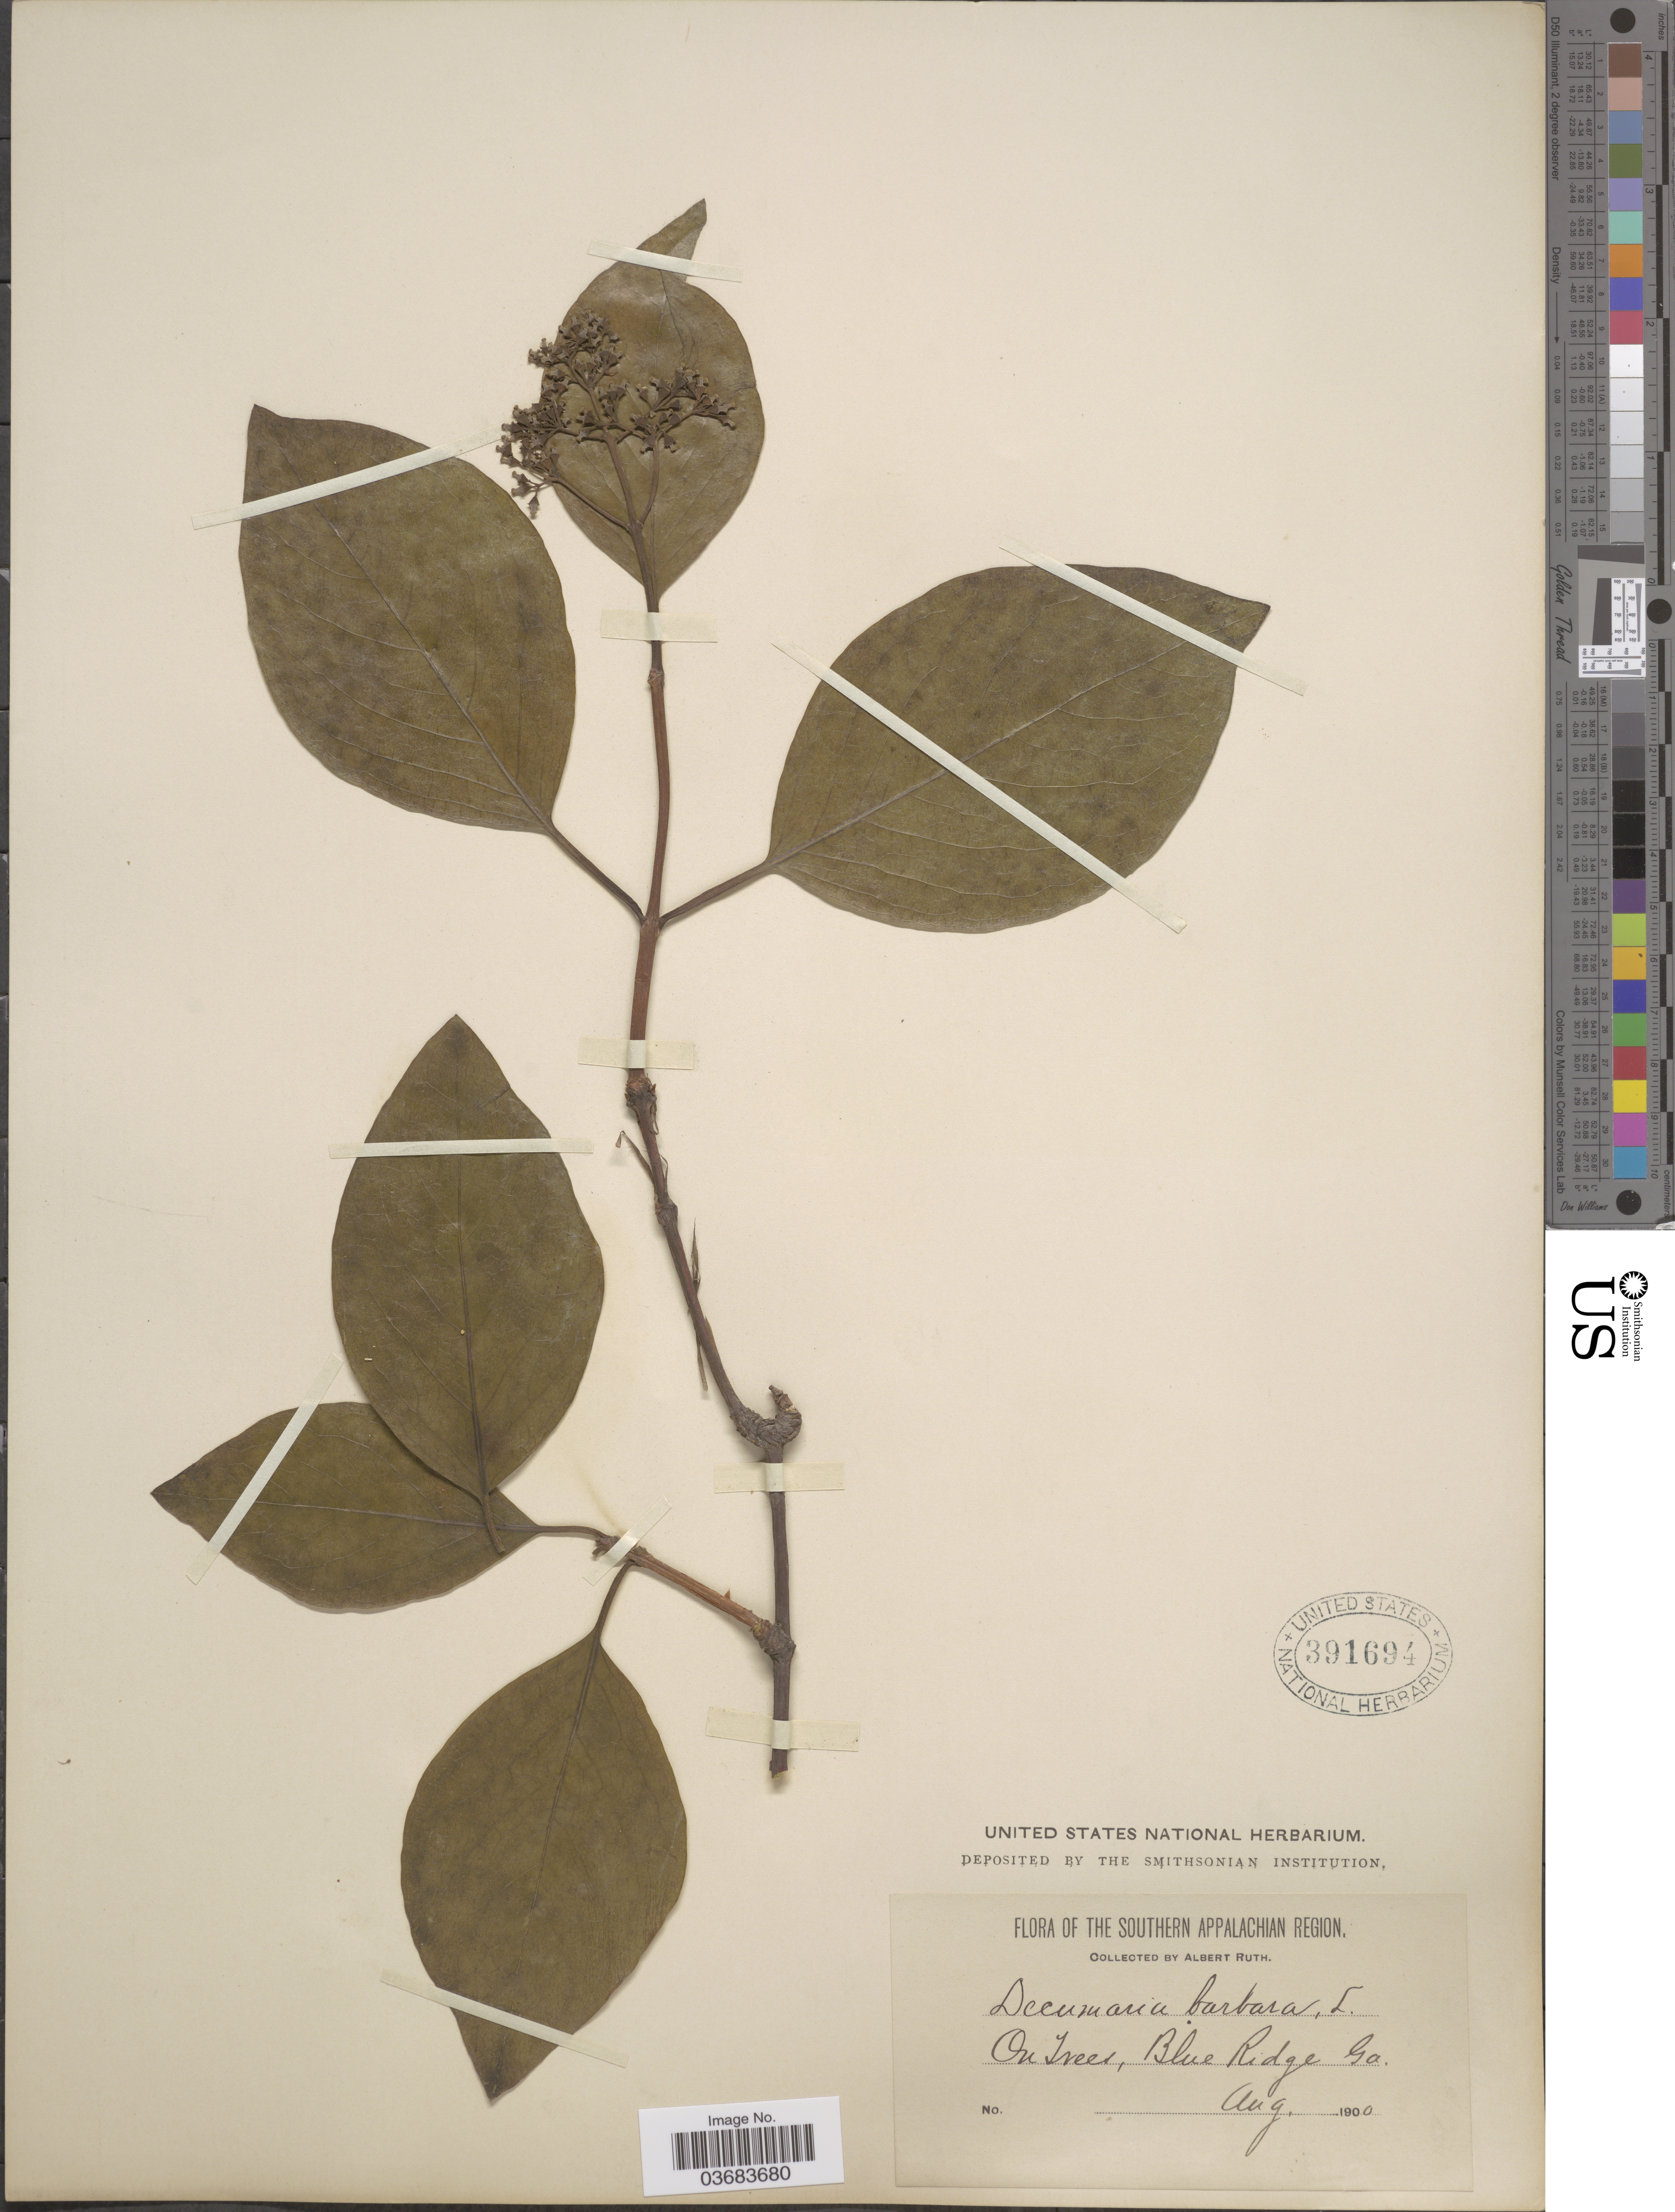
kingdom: Plantae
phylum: Tracheophyta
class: Magnoliopsida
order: Cornales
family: Hydrangeaceae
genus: Hydrangea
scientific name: Hydrangea barbara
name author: (L.) Bernd Schulz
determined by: Strong, Mark T., (BOT), Smithsonian Institution - National Museum of Natural History (UNITED STATES)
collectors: A. Ruth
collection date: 1900-08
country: United States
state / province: Georgia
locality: The Southern Appalachian Region. On trees, Blue Ridge.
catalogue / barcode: US 391694